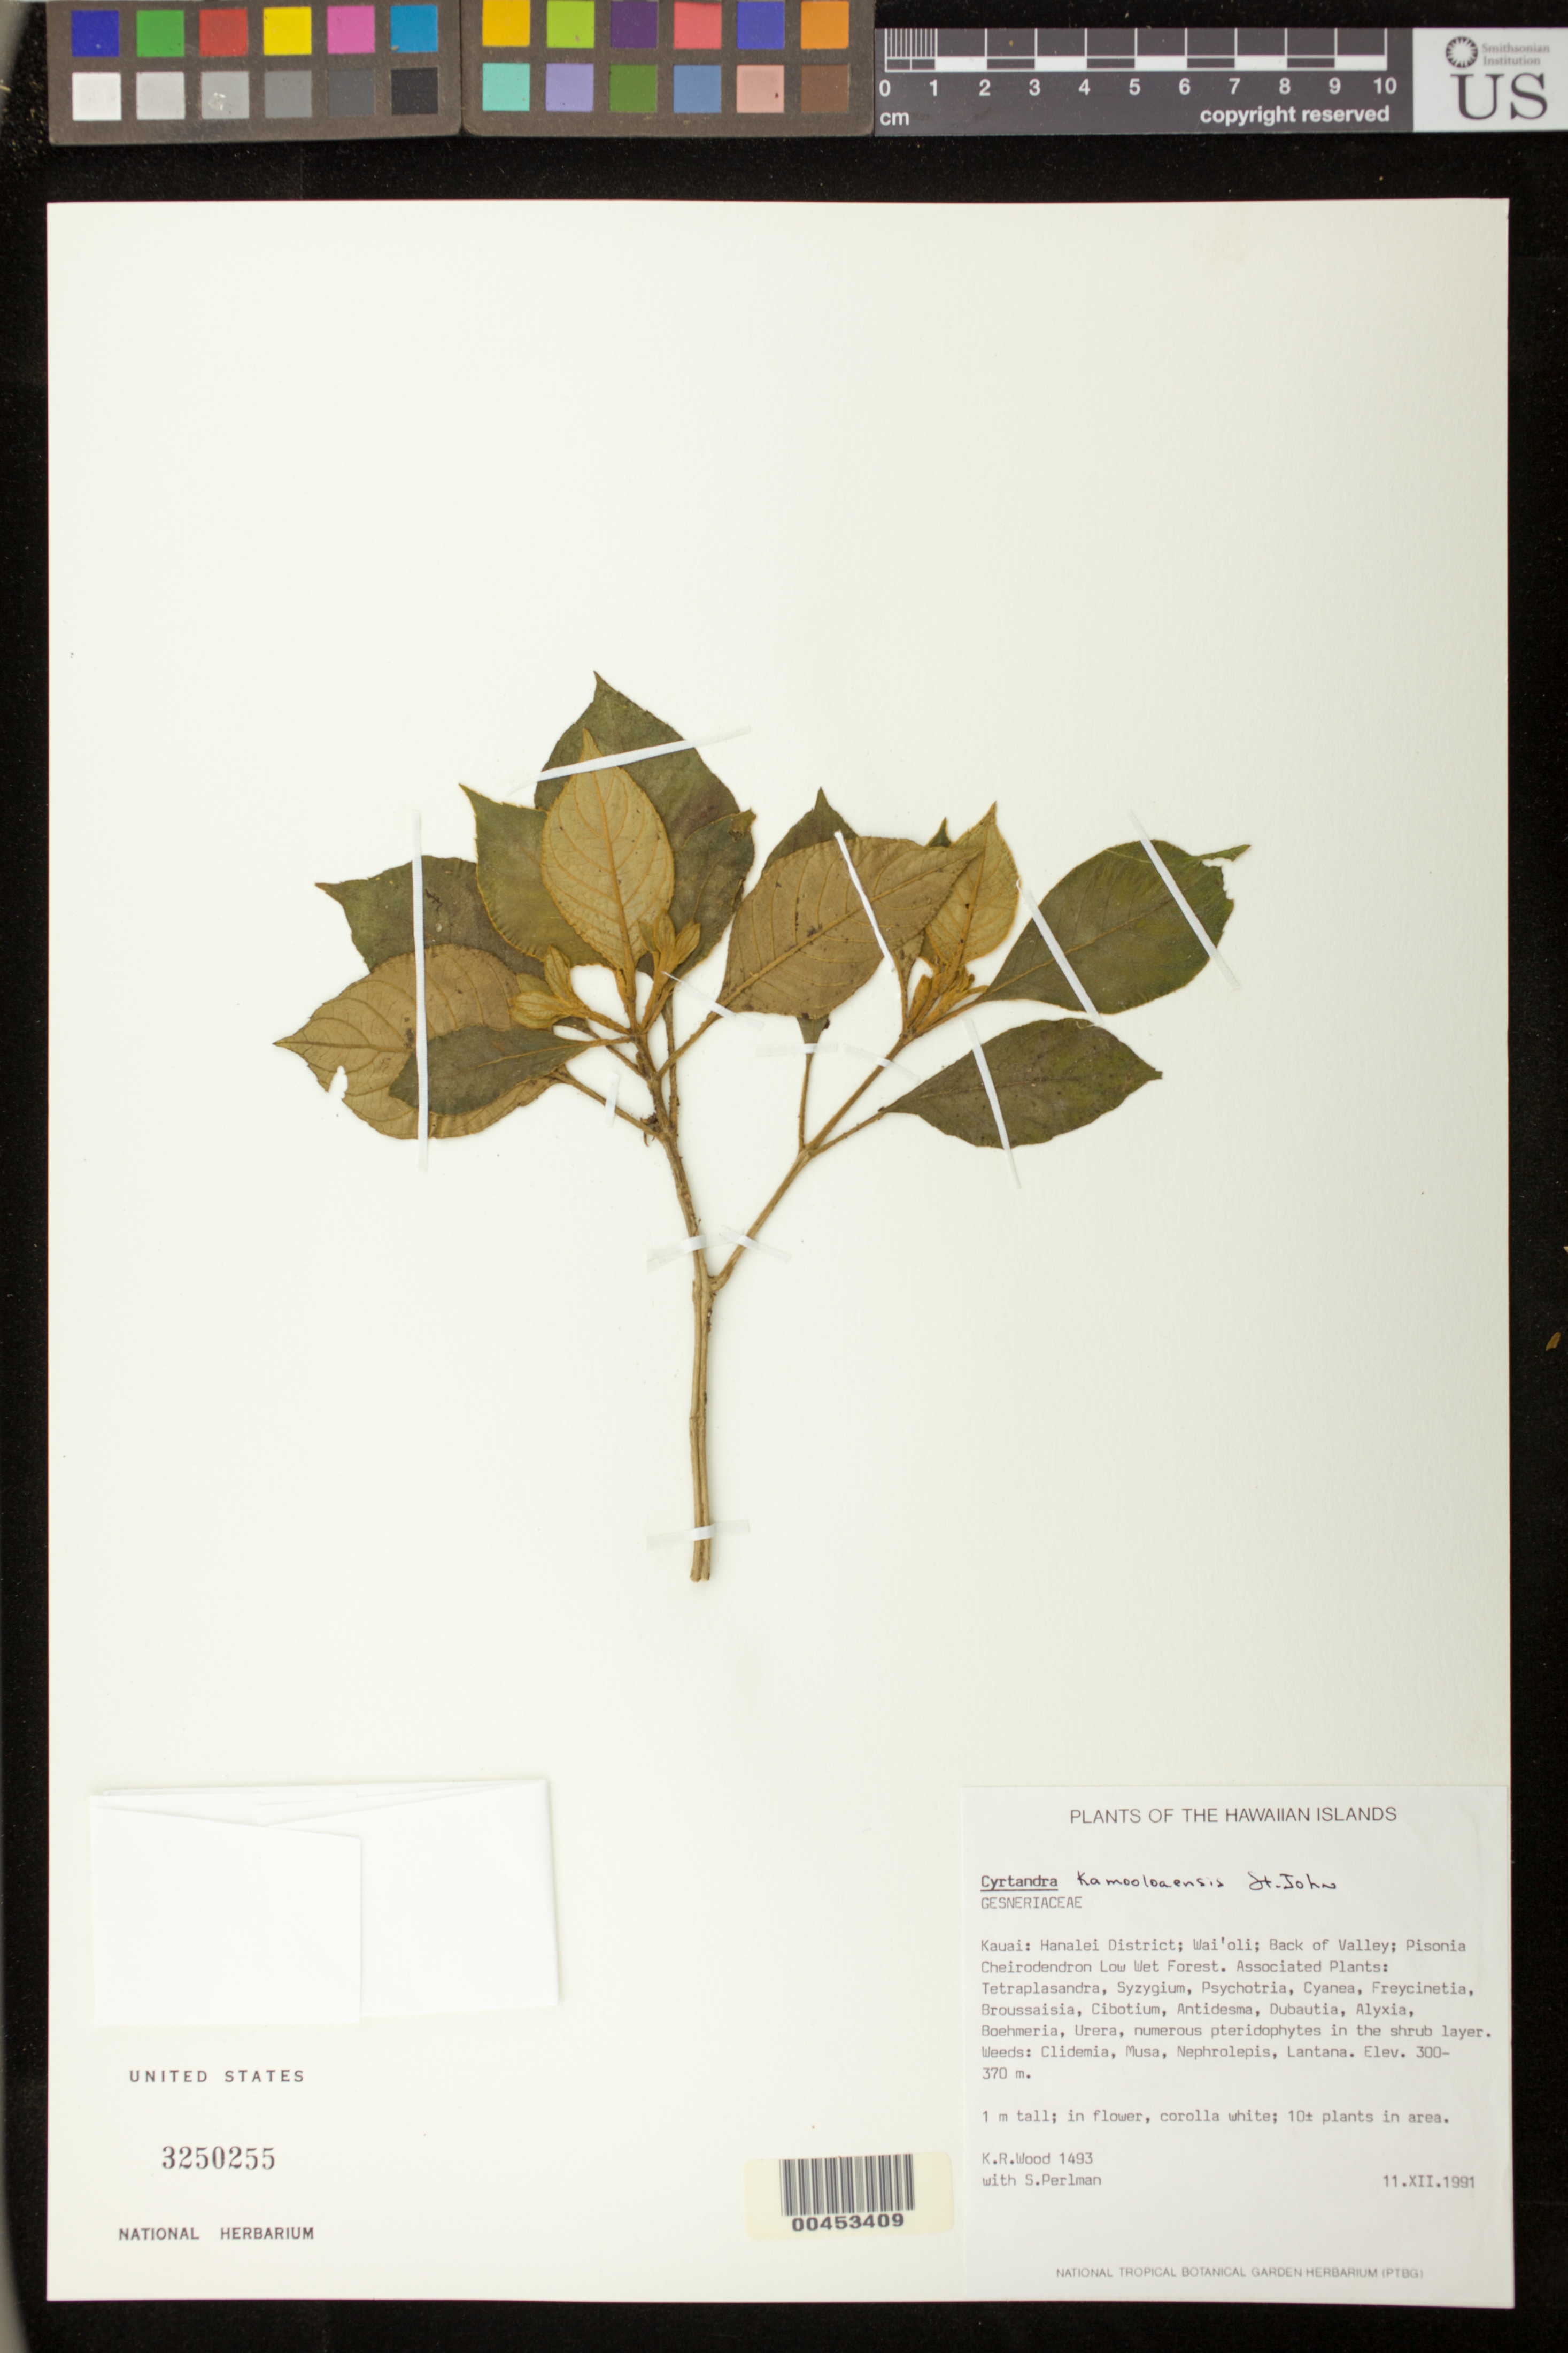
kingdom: Plantae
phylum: Tracheophyta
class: Magnoliopsida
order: Lamiales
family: Gesneriaceae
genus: Cyrtandra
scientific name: Cyrtandra kamoolaensis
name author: H. St. John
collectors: K. R. Wood & S. P. Perlman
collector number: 1493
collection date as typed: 11 Dec 1991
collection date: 1991-12-11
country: United States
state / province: Hawaii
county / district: Kauai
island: Kaua'i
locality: Hanalei Dist, Wai'oli, back of valley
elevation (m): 300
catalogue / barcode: US 3250255